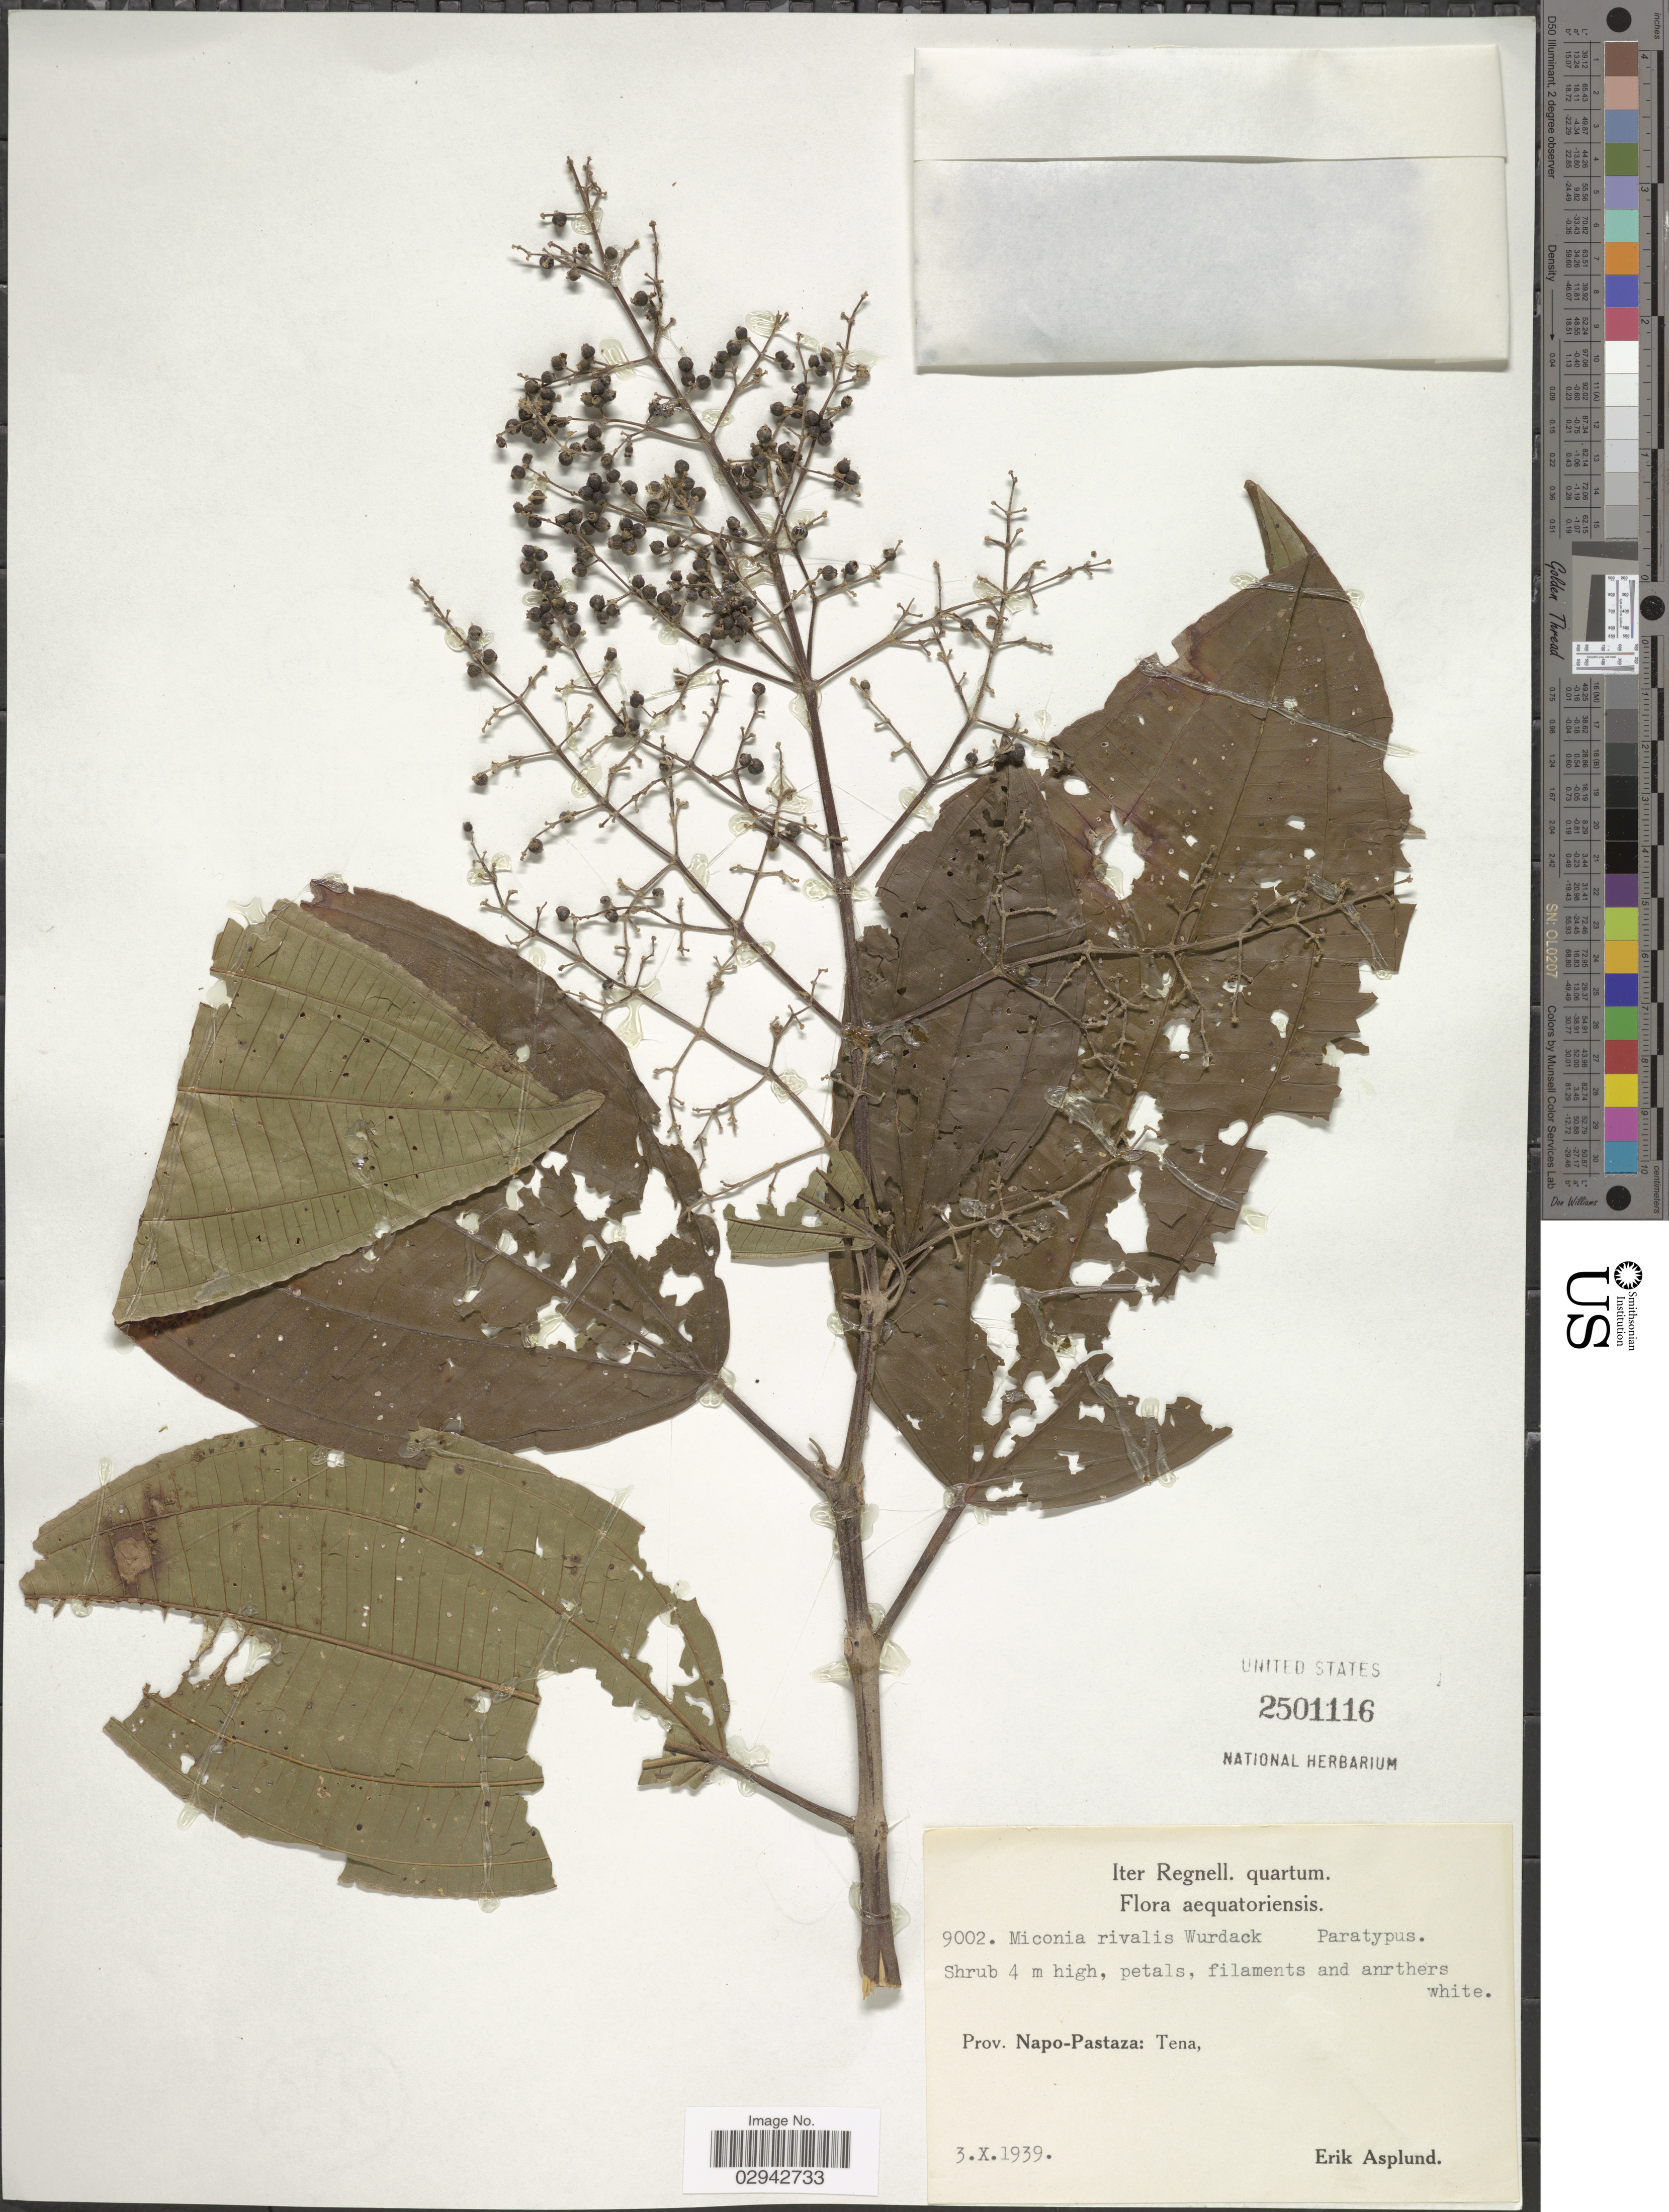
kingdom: Plantae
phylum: Tracheophyta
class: Magnoliopsida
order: Myrtales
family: Melastomataceae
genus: Miconia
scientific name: Miconia rivalis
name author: Wurdack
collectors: E. Asplund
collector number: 9002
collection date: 1939-10-03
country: Ecuador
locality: Prov. Napo-Pastaza: Tena.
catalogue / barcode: US 2501116